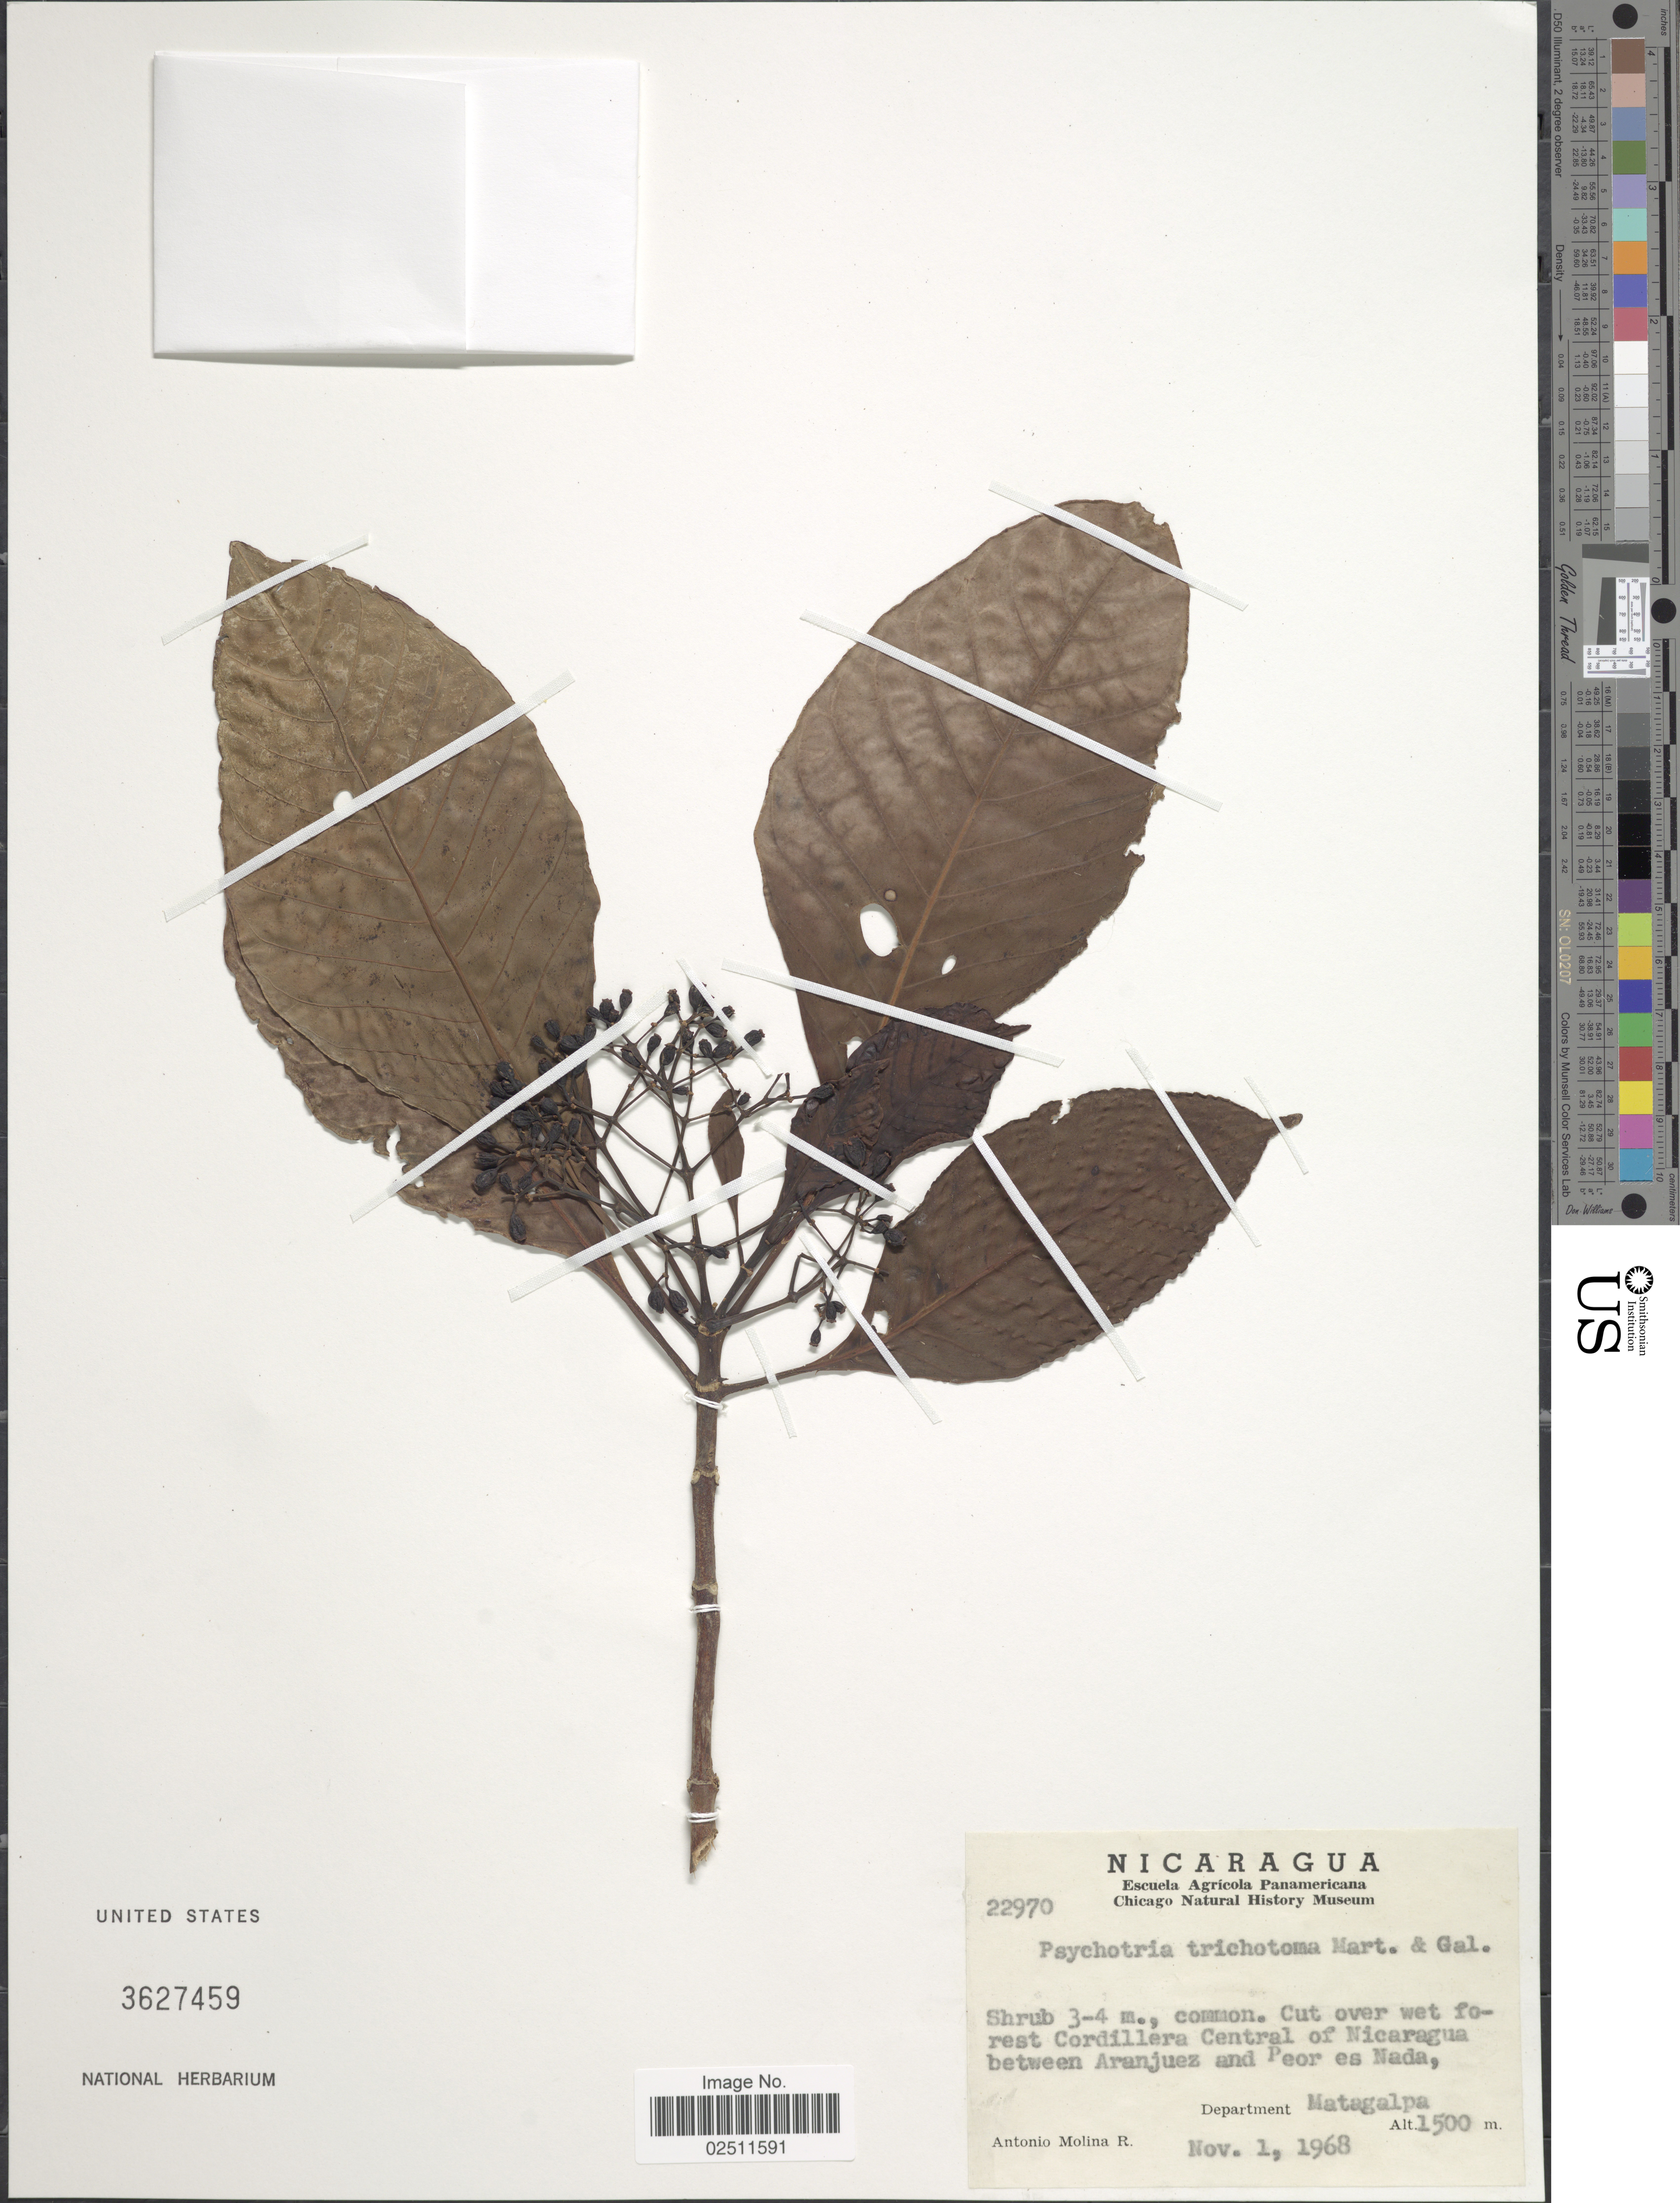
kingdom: Plantae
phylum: Tracheophyta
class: Magnoliopsida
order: Gentianales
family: Rubiaceae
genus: Psychotria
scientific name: Psychotria trichotoma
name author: M. Martens & Galeotti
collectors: A. Molina R.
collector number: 22970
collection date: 1968-11-01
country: Nicaragua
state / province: Matagalpa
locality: Cut over wet forest Cordillera Central of Nicaragua between Aranjuez and Peor es Nada, Department Matagalpa.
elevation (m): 1500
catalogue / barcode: US 3627459